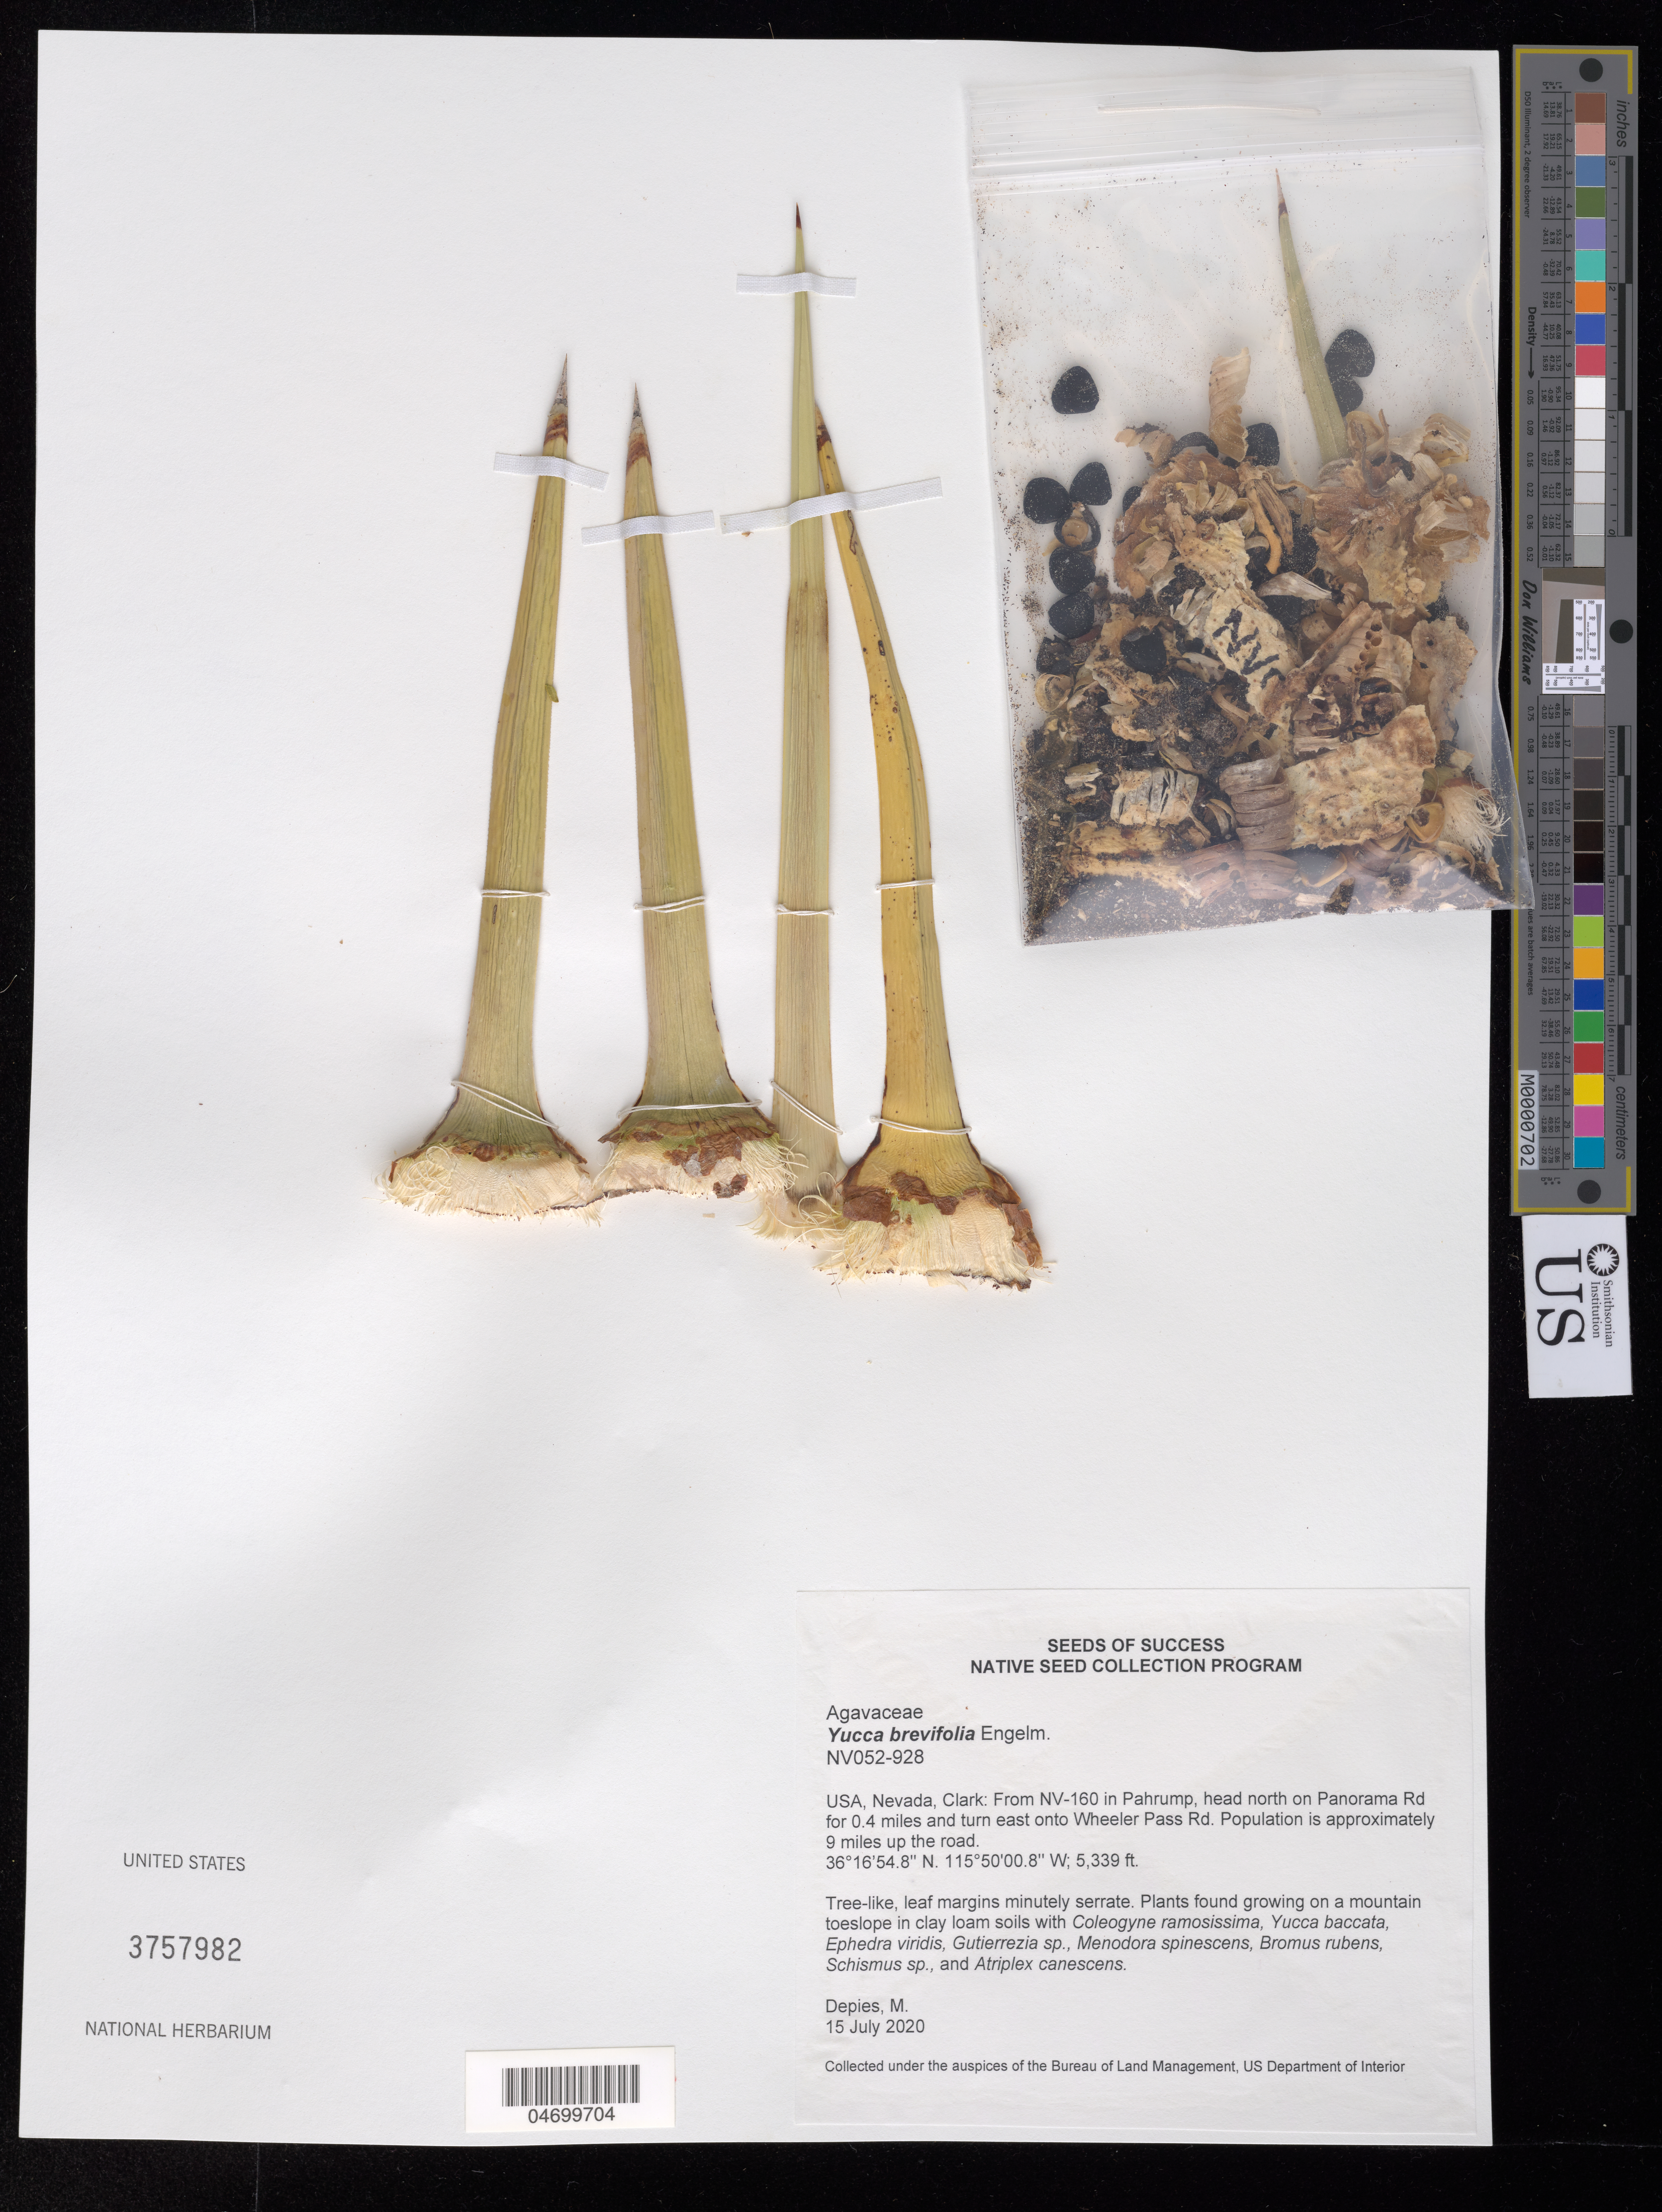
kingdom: Plantae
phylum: Tracheophyta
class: Liliopsida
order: Asparagales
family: Asparagaceae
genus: Yucca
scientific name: Yucca brevifolia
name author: Englem.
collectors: M. Depies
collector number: NV052-928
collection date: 2020-07-15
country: United States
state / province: Nevada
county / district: Clark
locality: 9 mi. on Wheeler Pass Rd.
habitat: Mountain toeslope in clay loam soils. With Yucca baccata, Ephedra viridis, Gutierrezia sp., Bromus rubens, etc.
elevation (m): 1627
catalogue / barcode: US 3757982